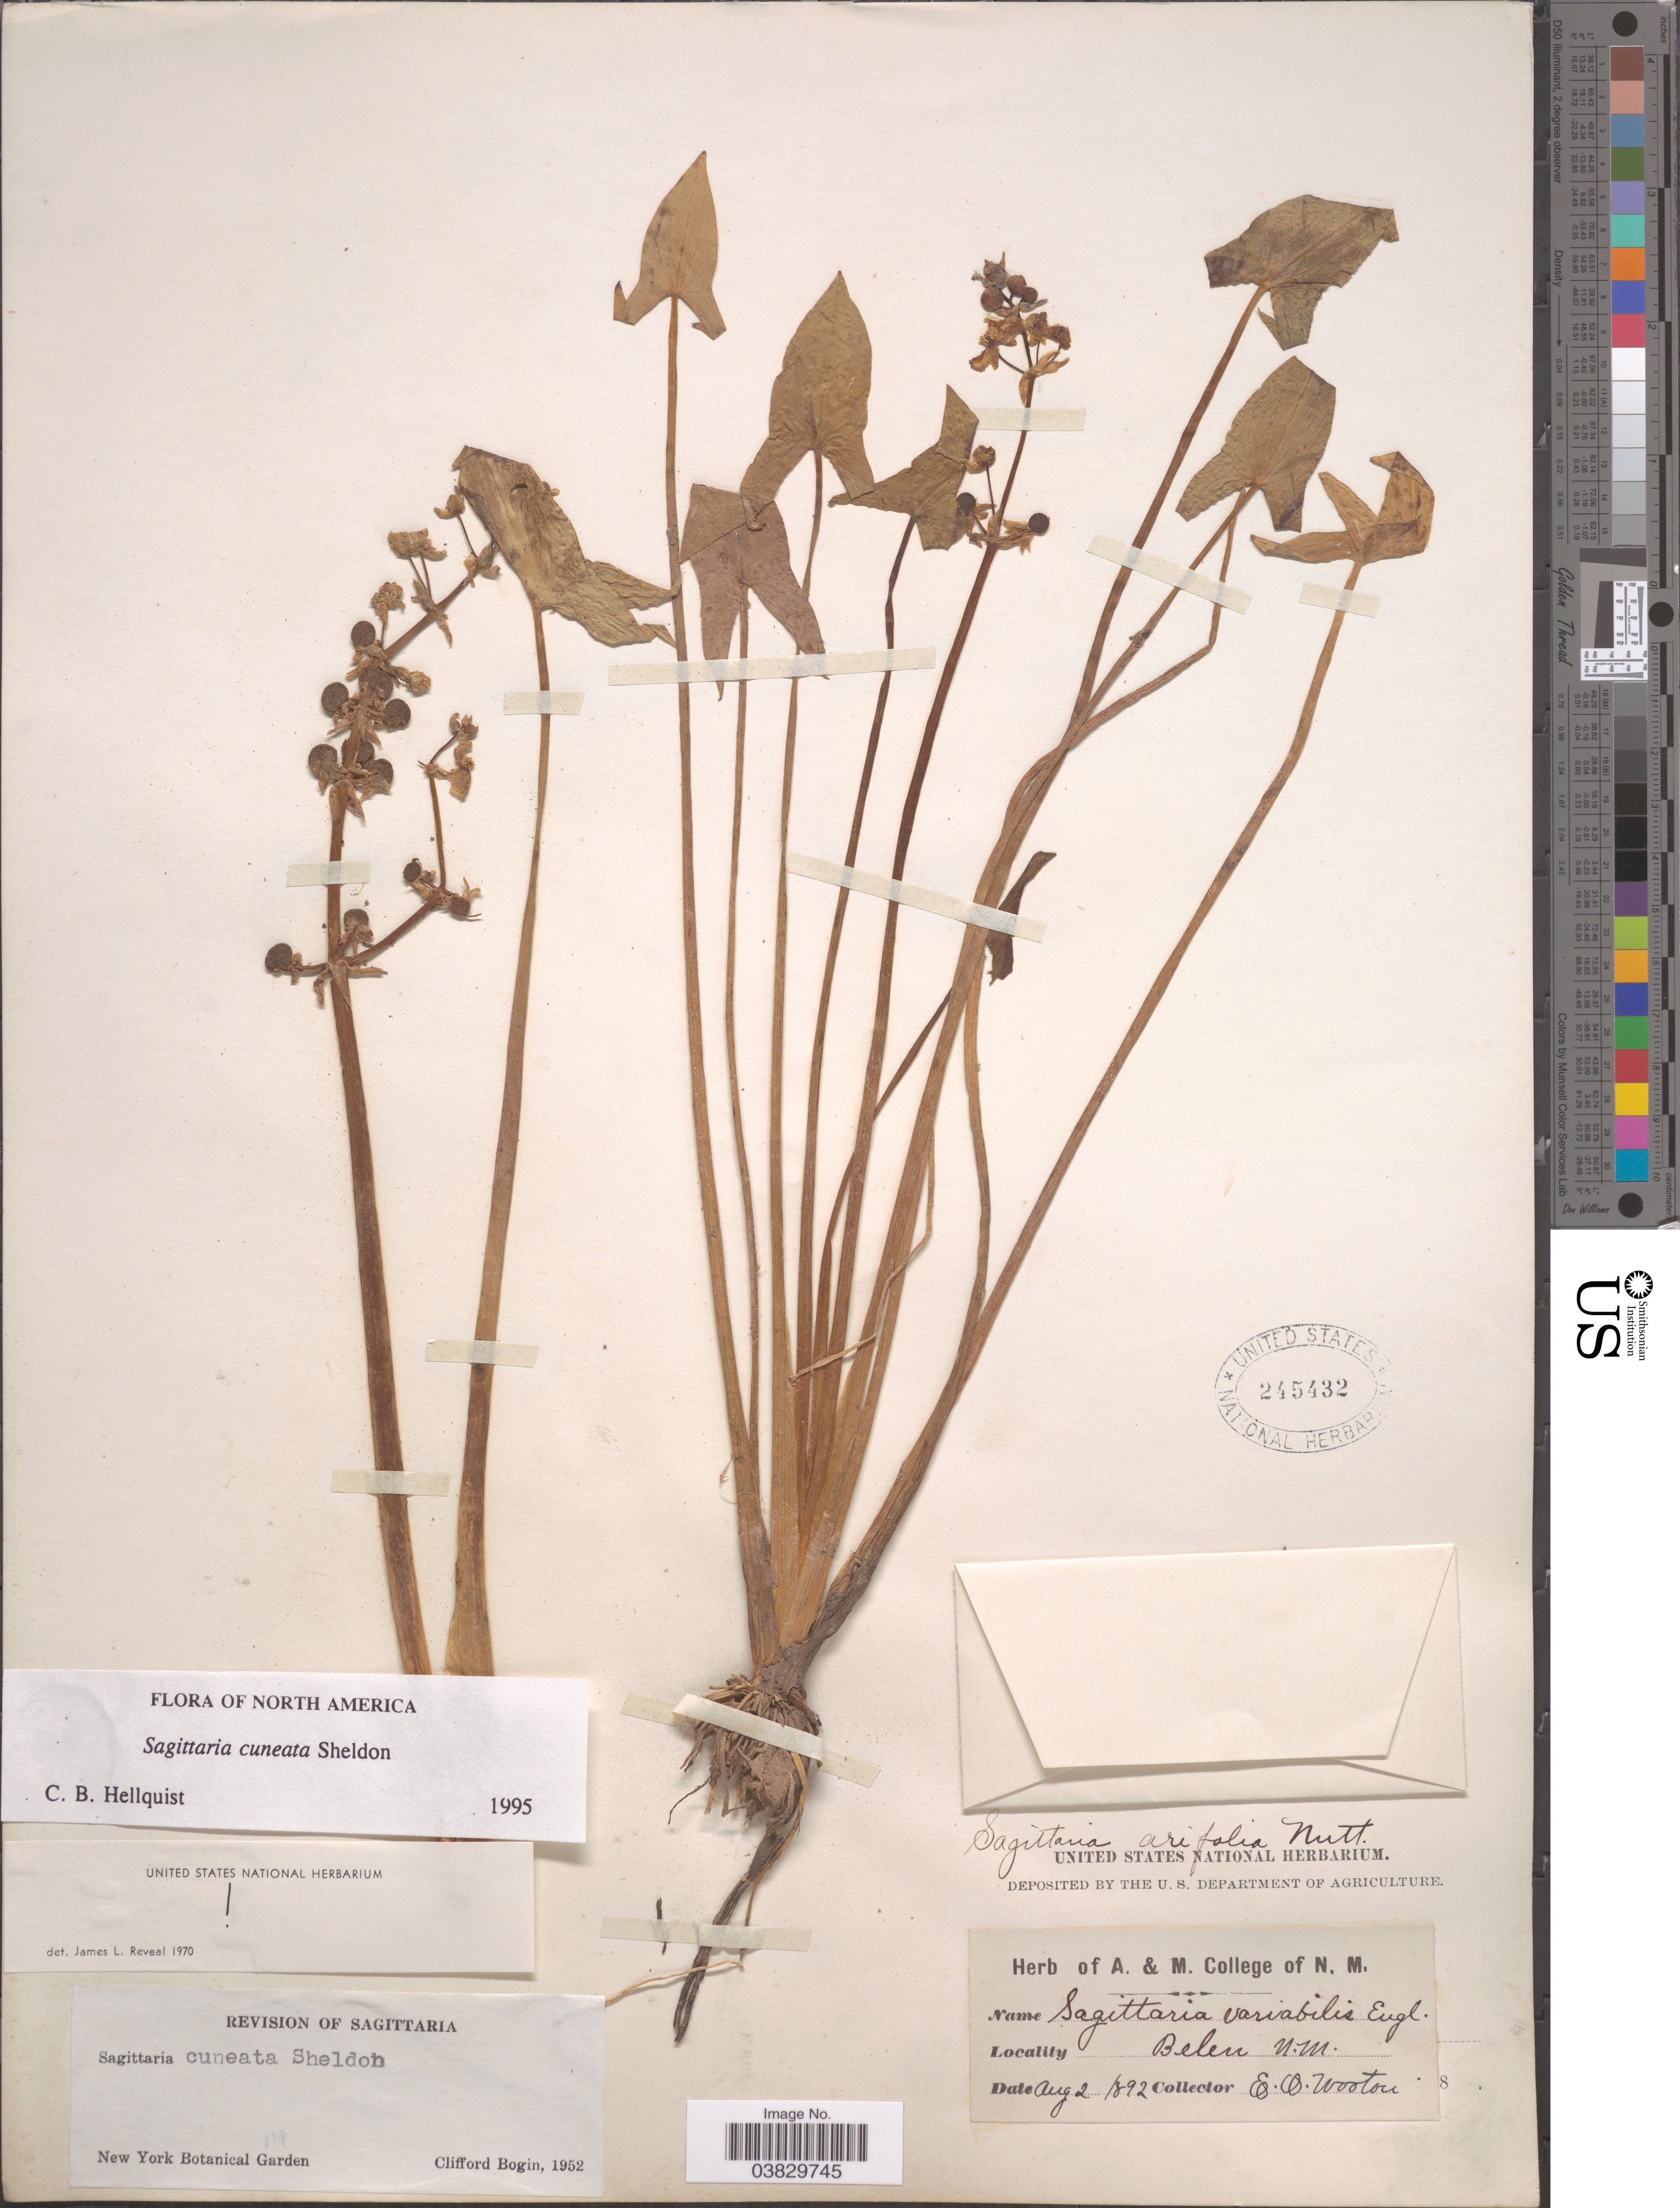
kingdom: Plantae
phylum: Tracheophyta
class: Liliopsida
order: Alismatales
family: Alismataceae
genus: Sagittaria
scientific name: Sagittaria cuneata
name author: E. Sheld.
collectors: E. O. Wooton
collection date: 1892-08-02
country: United States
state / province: New Mexico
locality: Belen.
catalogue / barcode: US 245432